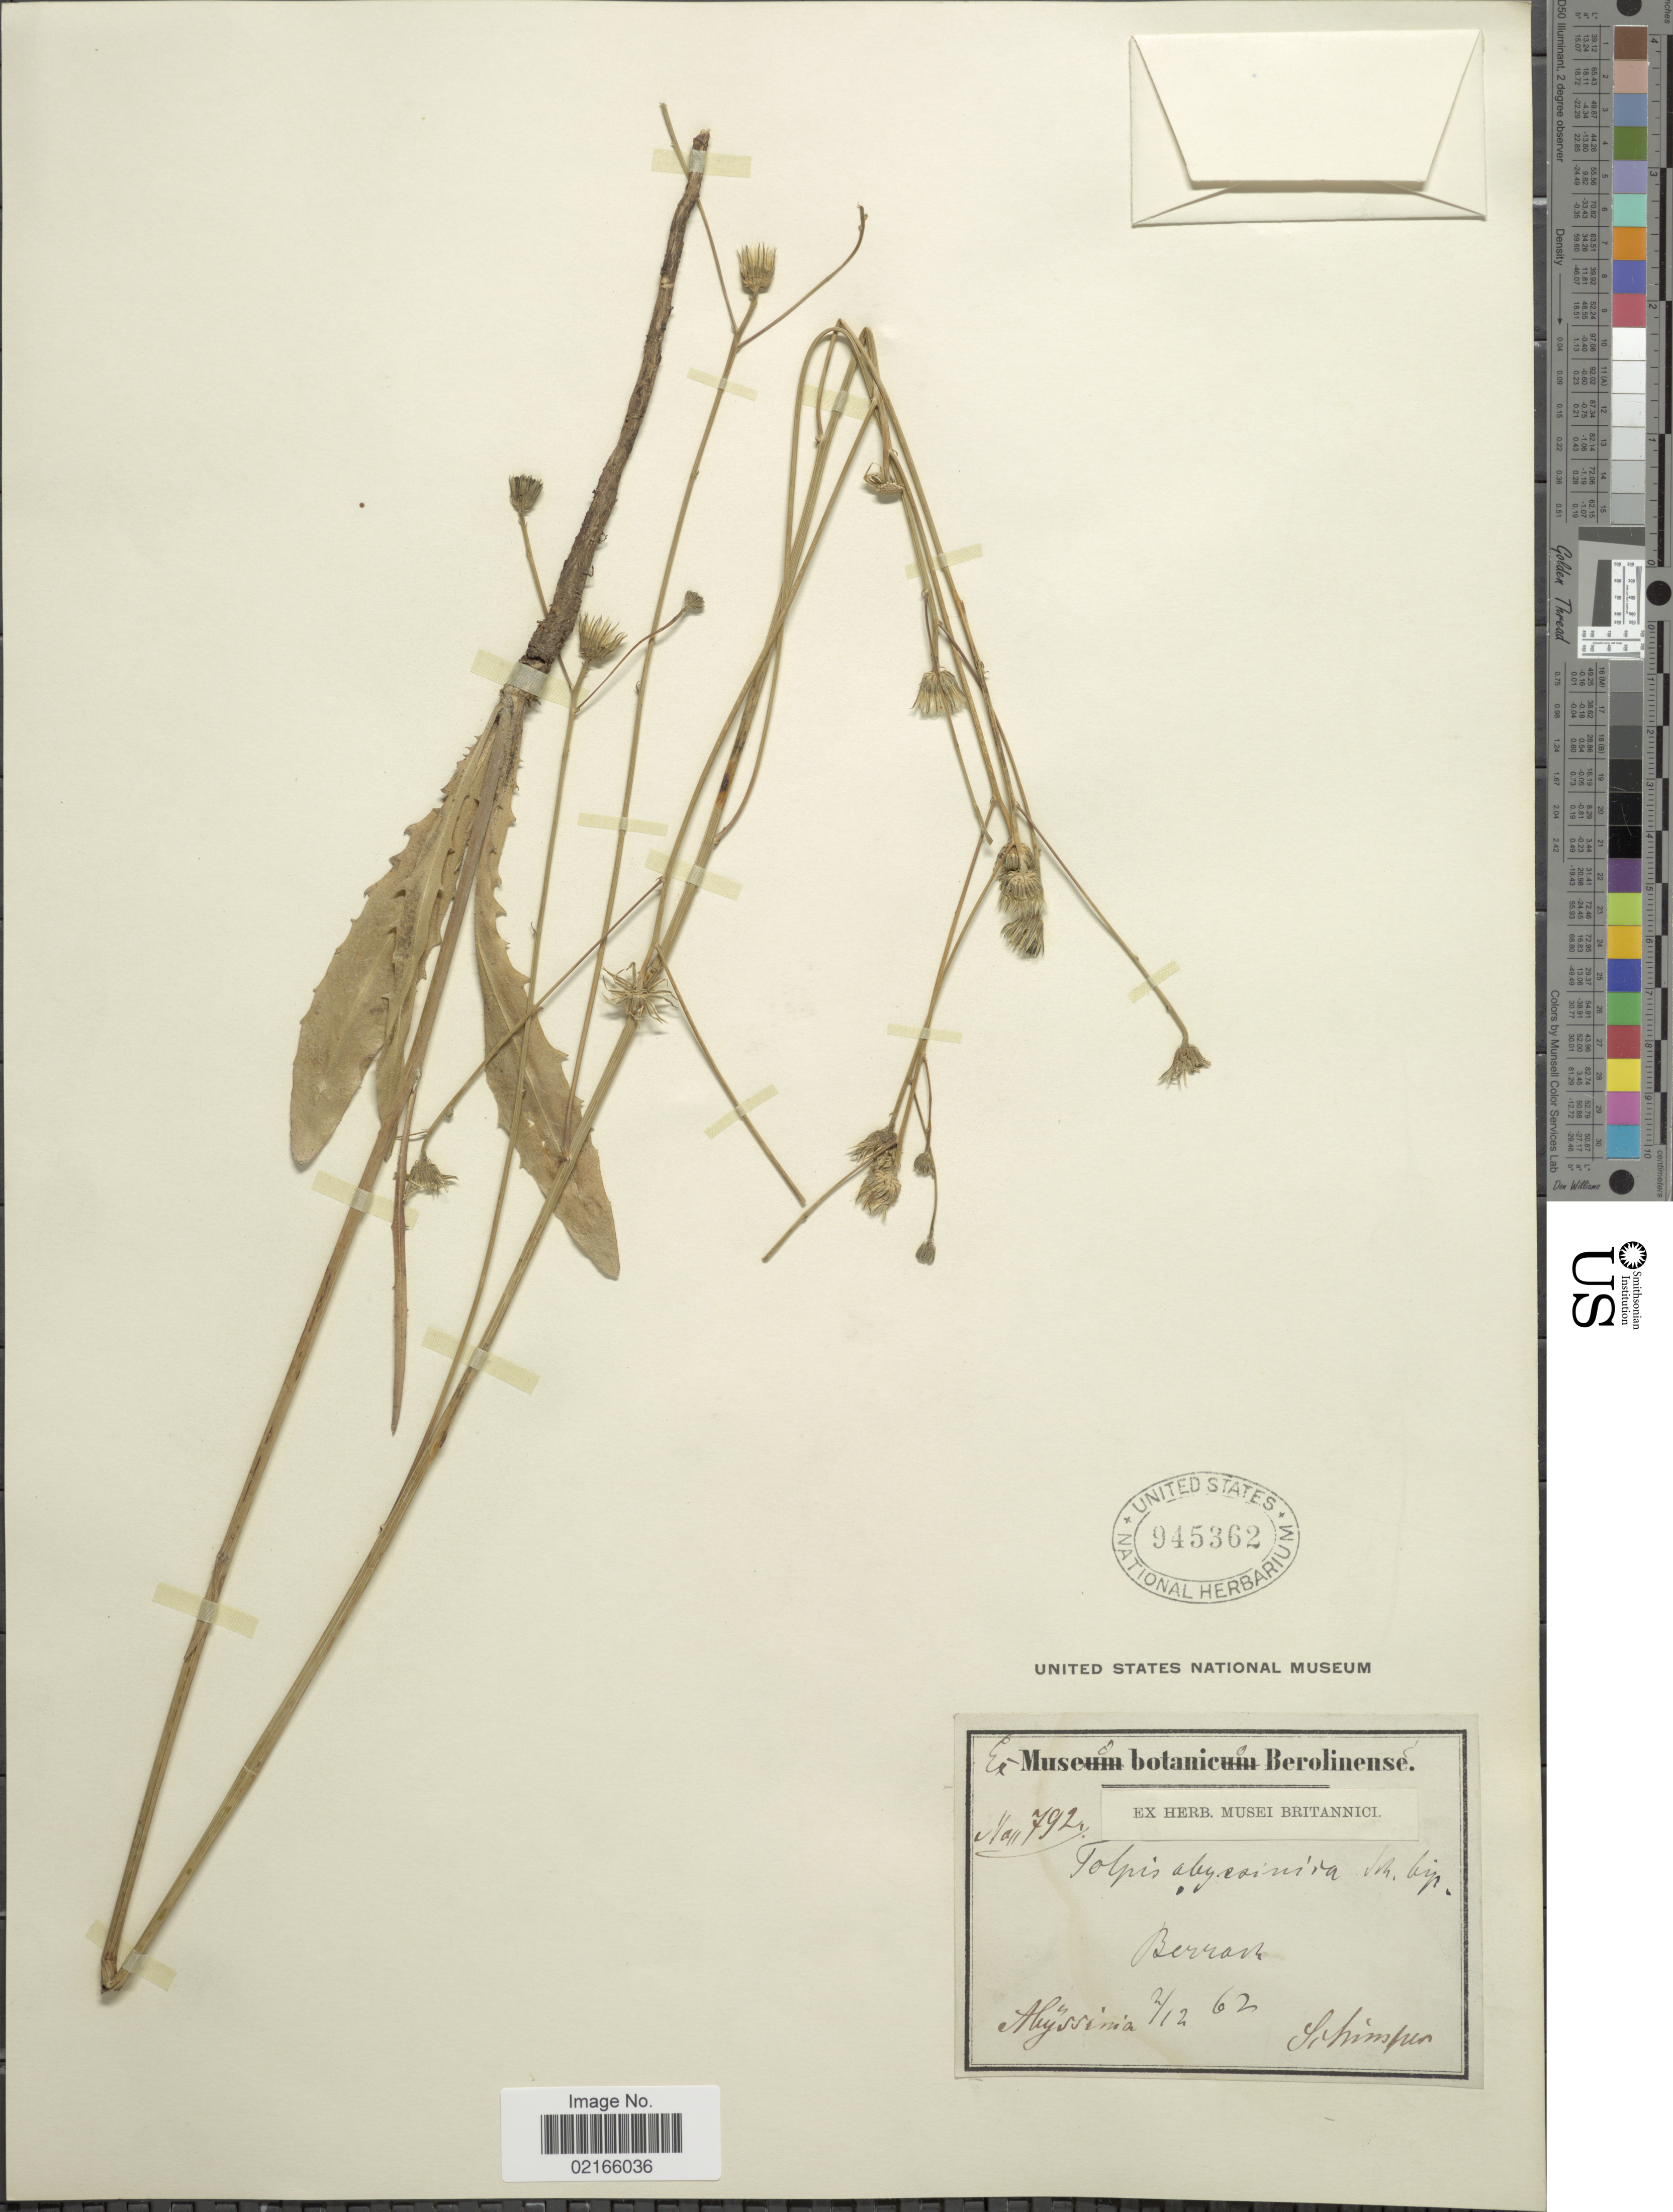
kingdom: Plantae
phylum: Tracheophyta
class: Magnoliopsida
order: Asterales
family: Asteraceae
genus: Tolpis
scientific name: Tolpis virgata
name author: (Desf.) Bertol.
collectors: -. Schimper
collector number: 792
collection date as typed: Transcribed d/m/y: 2/12/62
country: Eritrea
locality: Berrat [interpreted], Abyssinia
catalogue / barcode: US 9145362